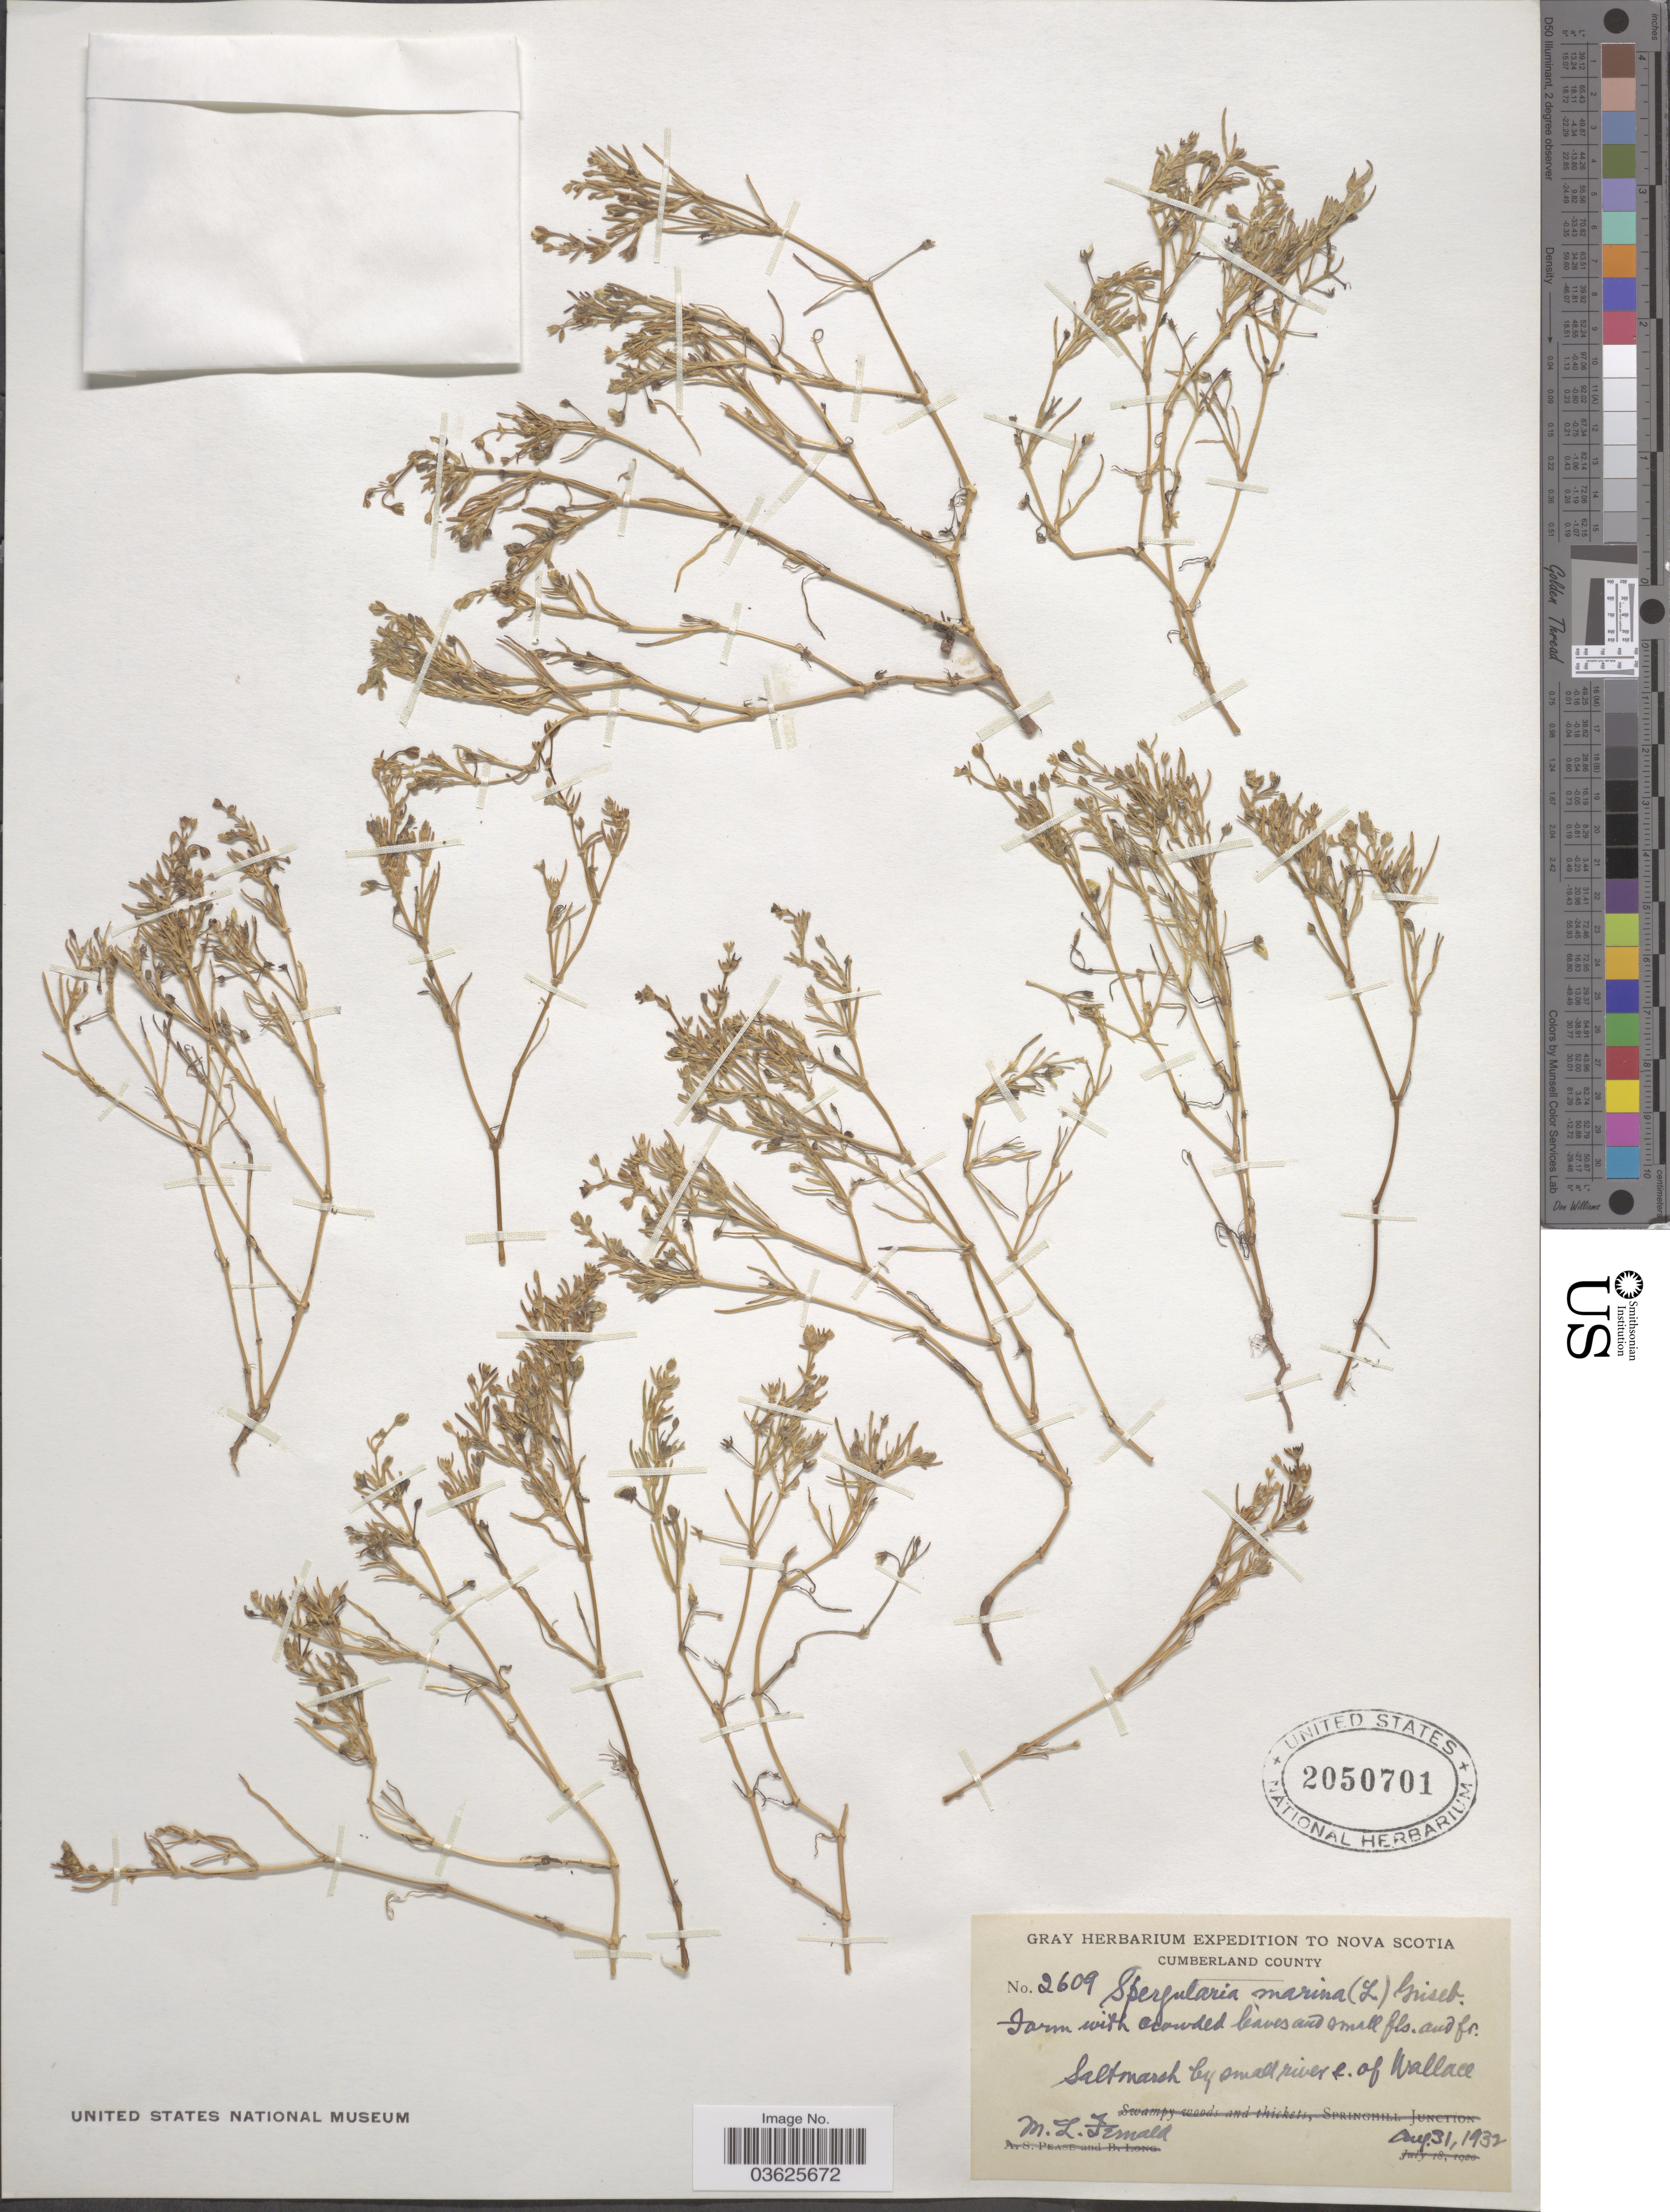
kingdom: Plantae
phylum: Tracheophyta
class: Magnoliopsida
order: Caryophyllales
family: Caryophyllaceae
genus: Spergularia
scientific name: Spergularia marina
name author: (L.) Griseb.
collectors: M. L. Fernald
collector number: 2609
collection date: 1932-08-31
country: Canada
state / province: Nova Scotia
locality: Cumberland County. Saltmarsh by small river e. of Wallace.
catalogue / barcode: US 2050701